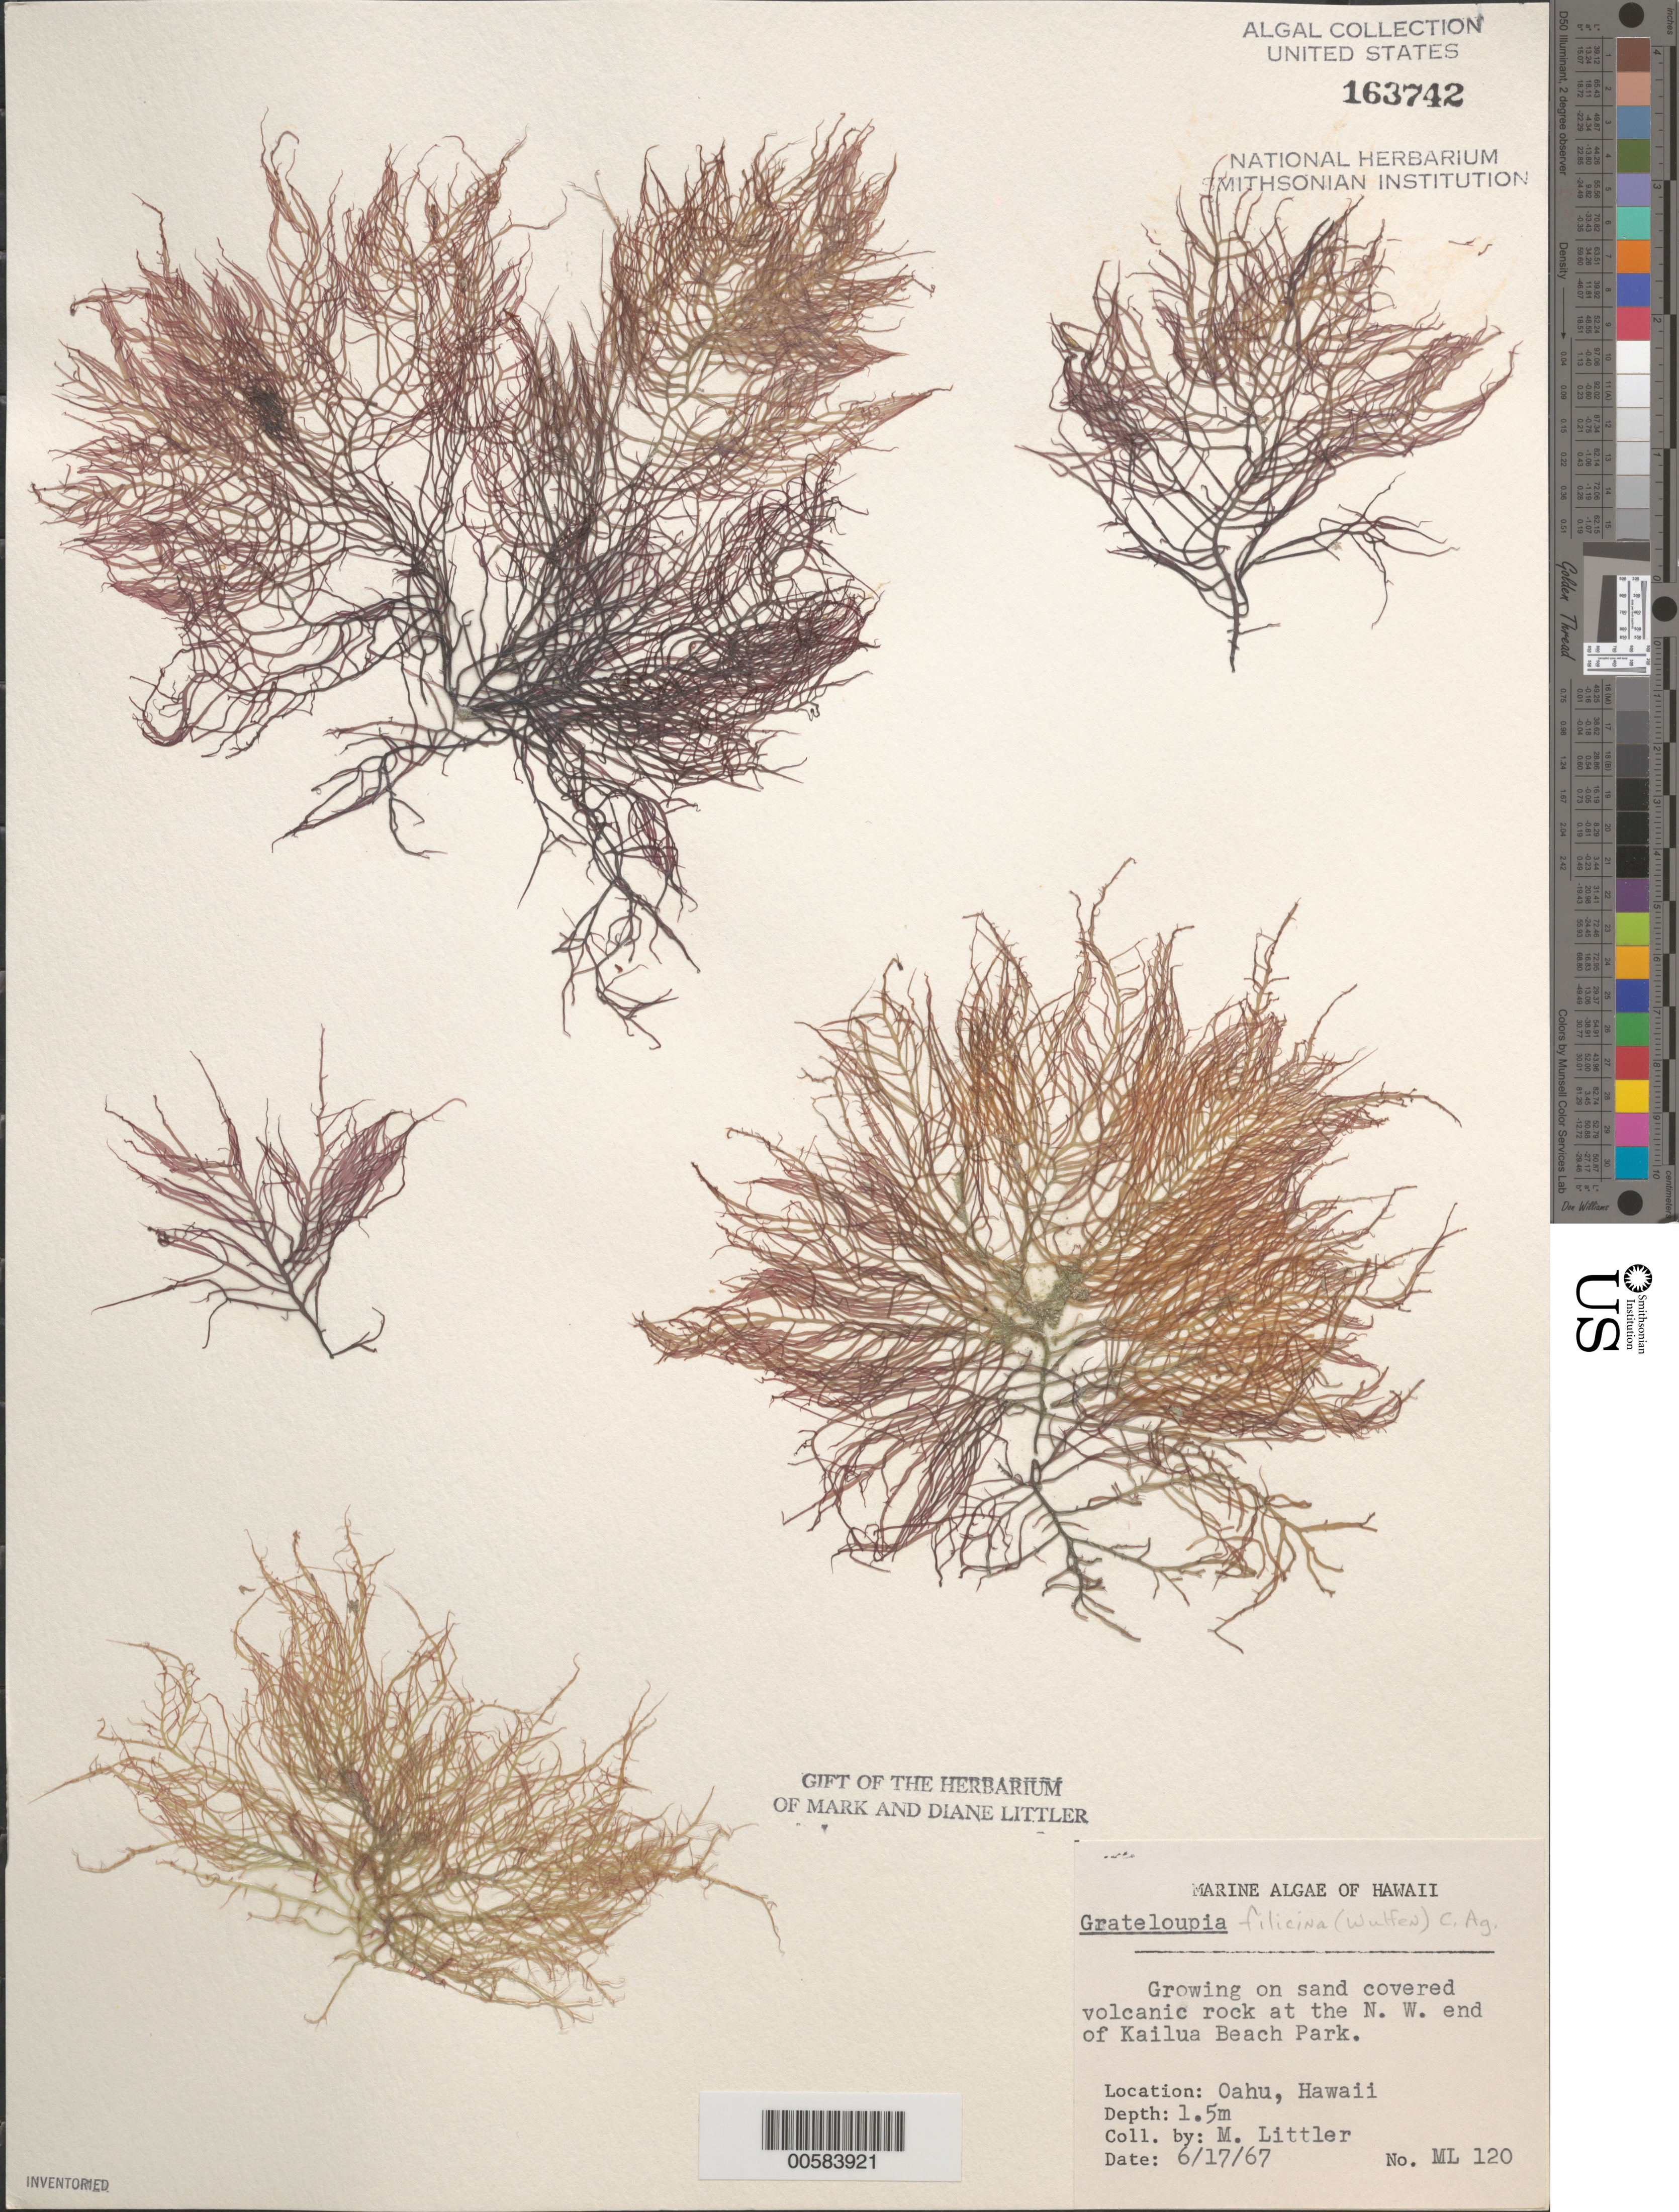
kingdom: Plantae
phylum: Rhodophyta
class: Florideophyceae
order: Halymeniales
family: Halymeniaceae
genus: Grateloupia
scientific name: Grateloupia filicina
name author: (J.V.Lamouroux) C. Agardh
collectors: M. M. Littler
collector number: ML 120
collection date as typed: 17 Jun 1967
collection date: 1967-06-17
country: United States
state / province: Hawaii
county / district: Honolulu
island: Oahu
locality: Kailua Beach Park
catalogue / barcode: US 163742